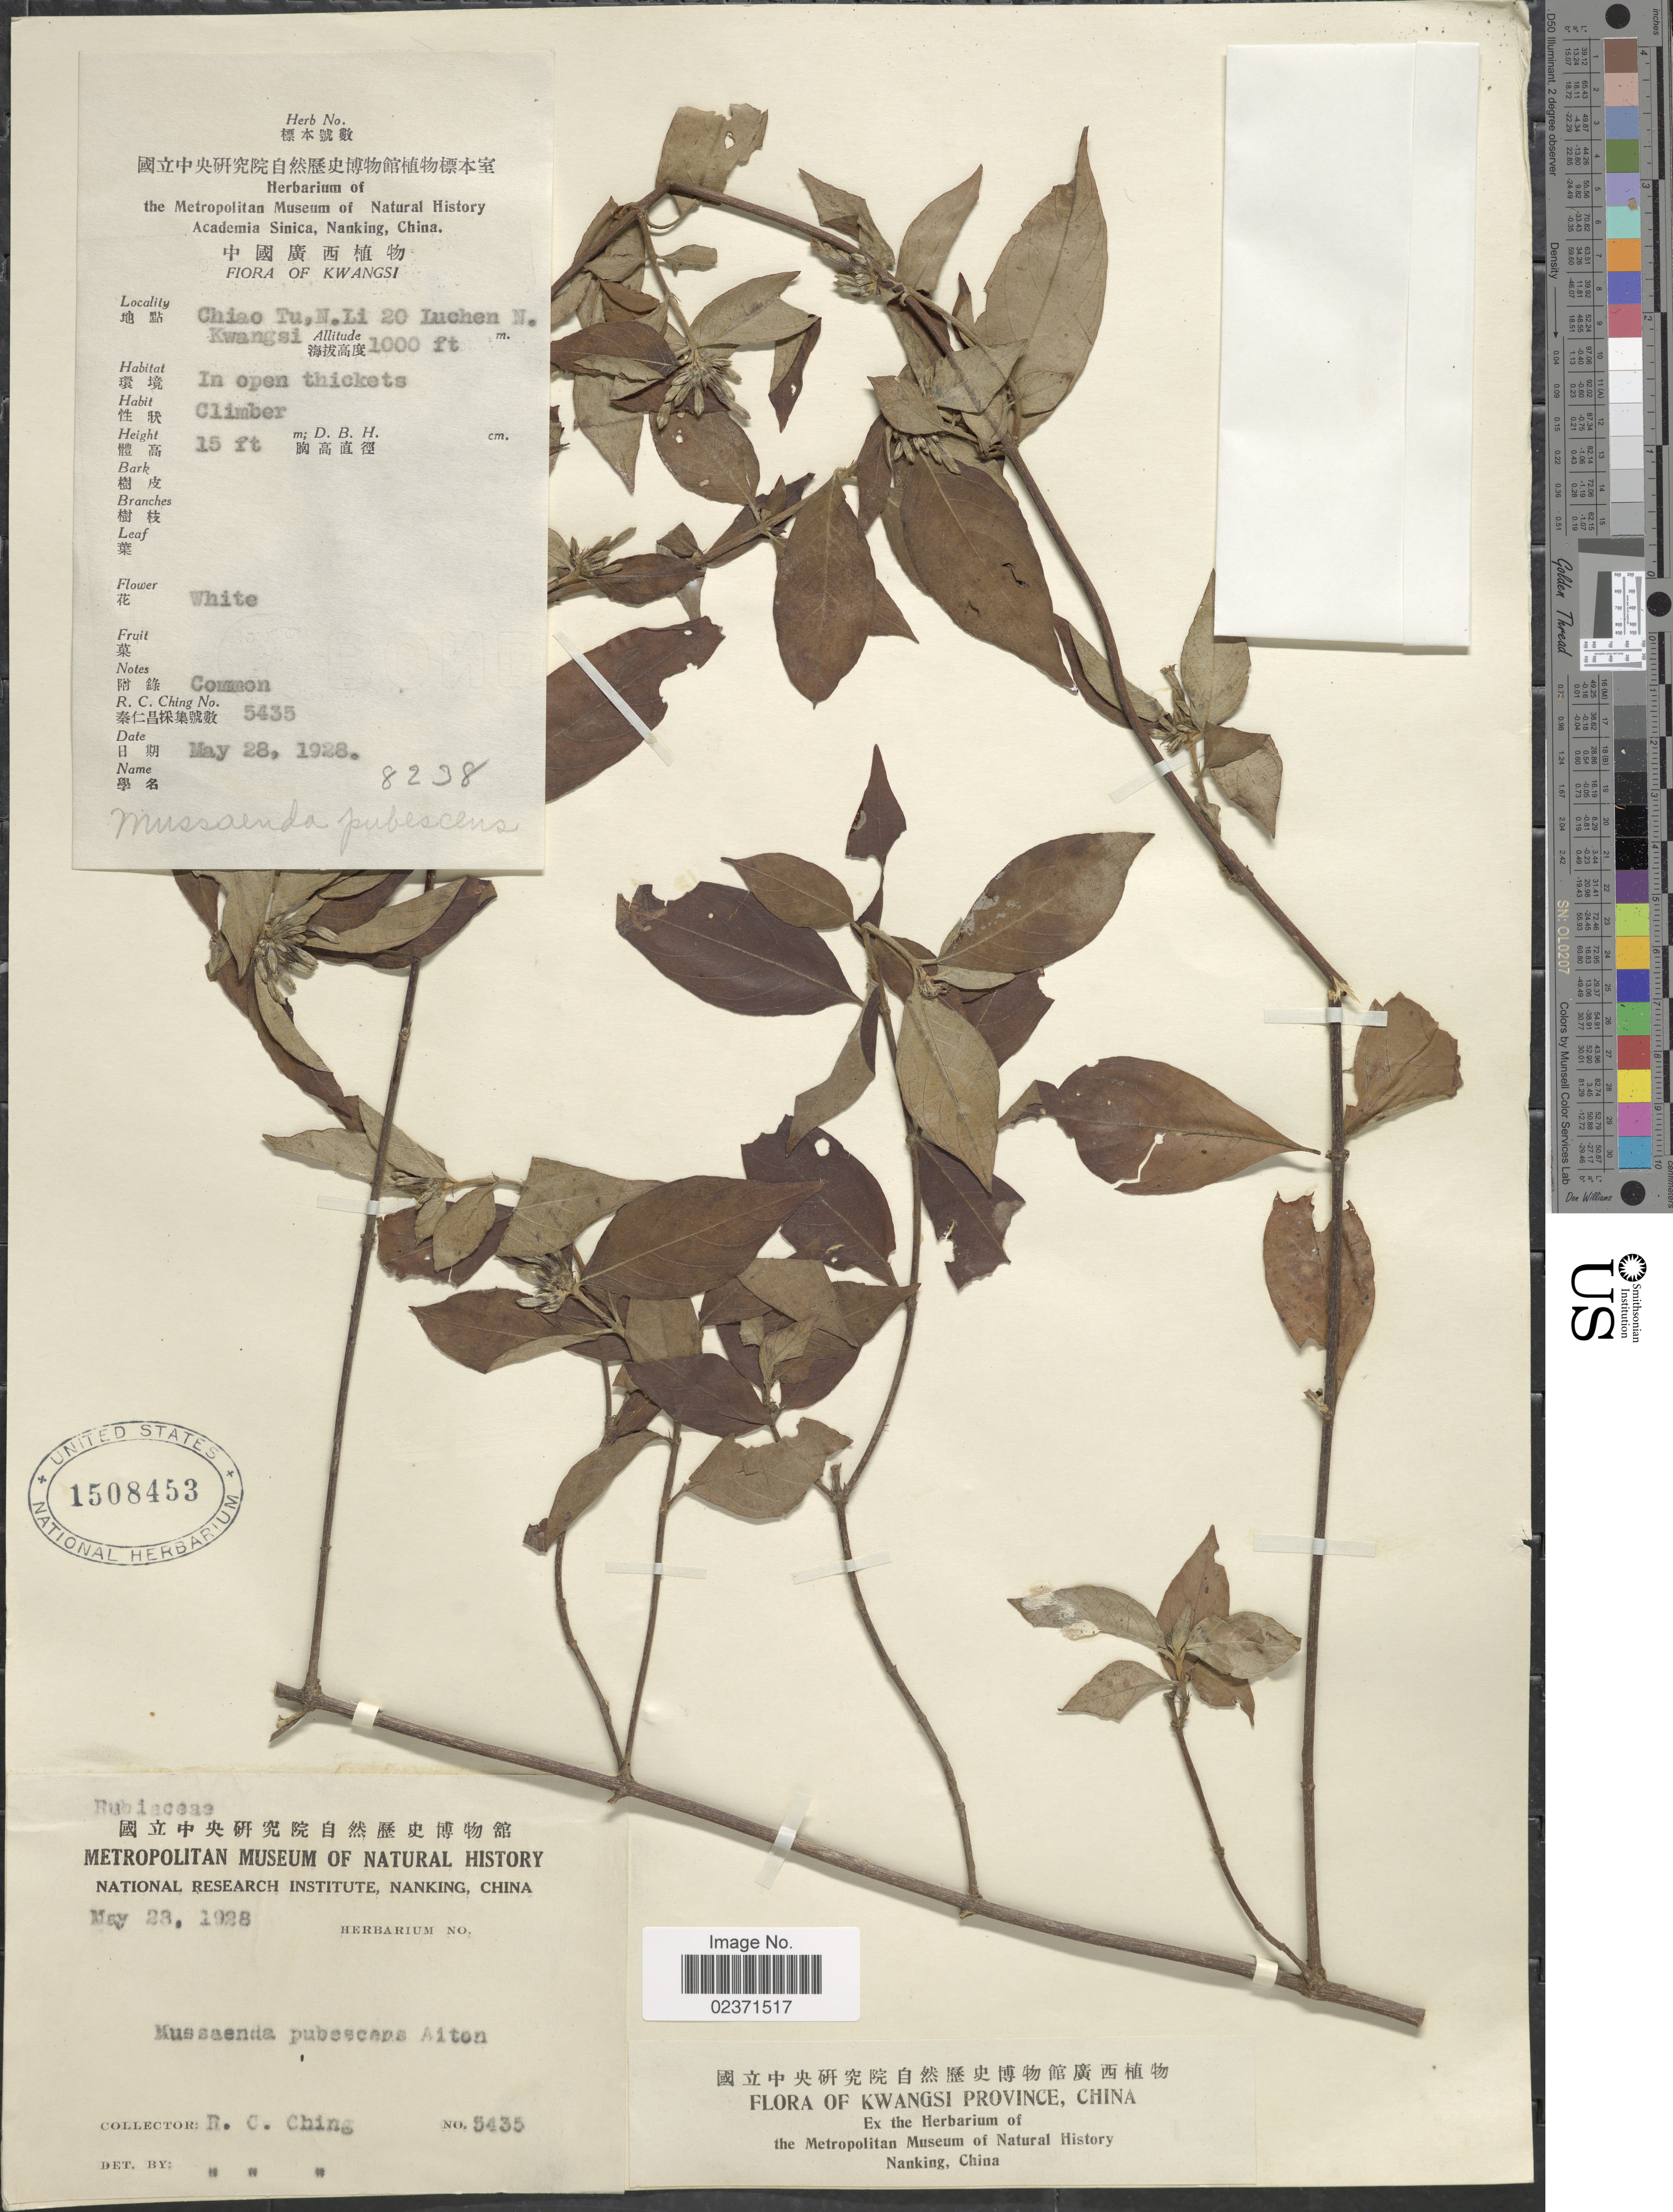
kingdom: Plantae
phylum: Tracheophyta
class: Magnoliopsida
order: Gentianales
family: Rubiaceae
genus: Mussaenda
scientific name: Mussaenda pubescens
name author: W.T. Aiton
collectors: R. C. Ching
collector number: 5435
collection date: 1928-05-28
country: China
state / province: Guangxi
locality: Kwangsi Province. Chiao Tu, N. Li 20 Luchen N. Kwangsi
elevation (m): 305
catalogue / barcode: US 1508453